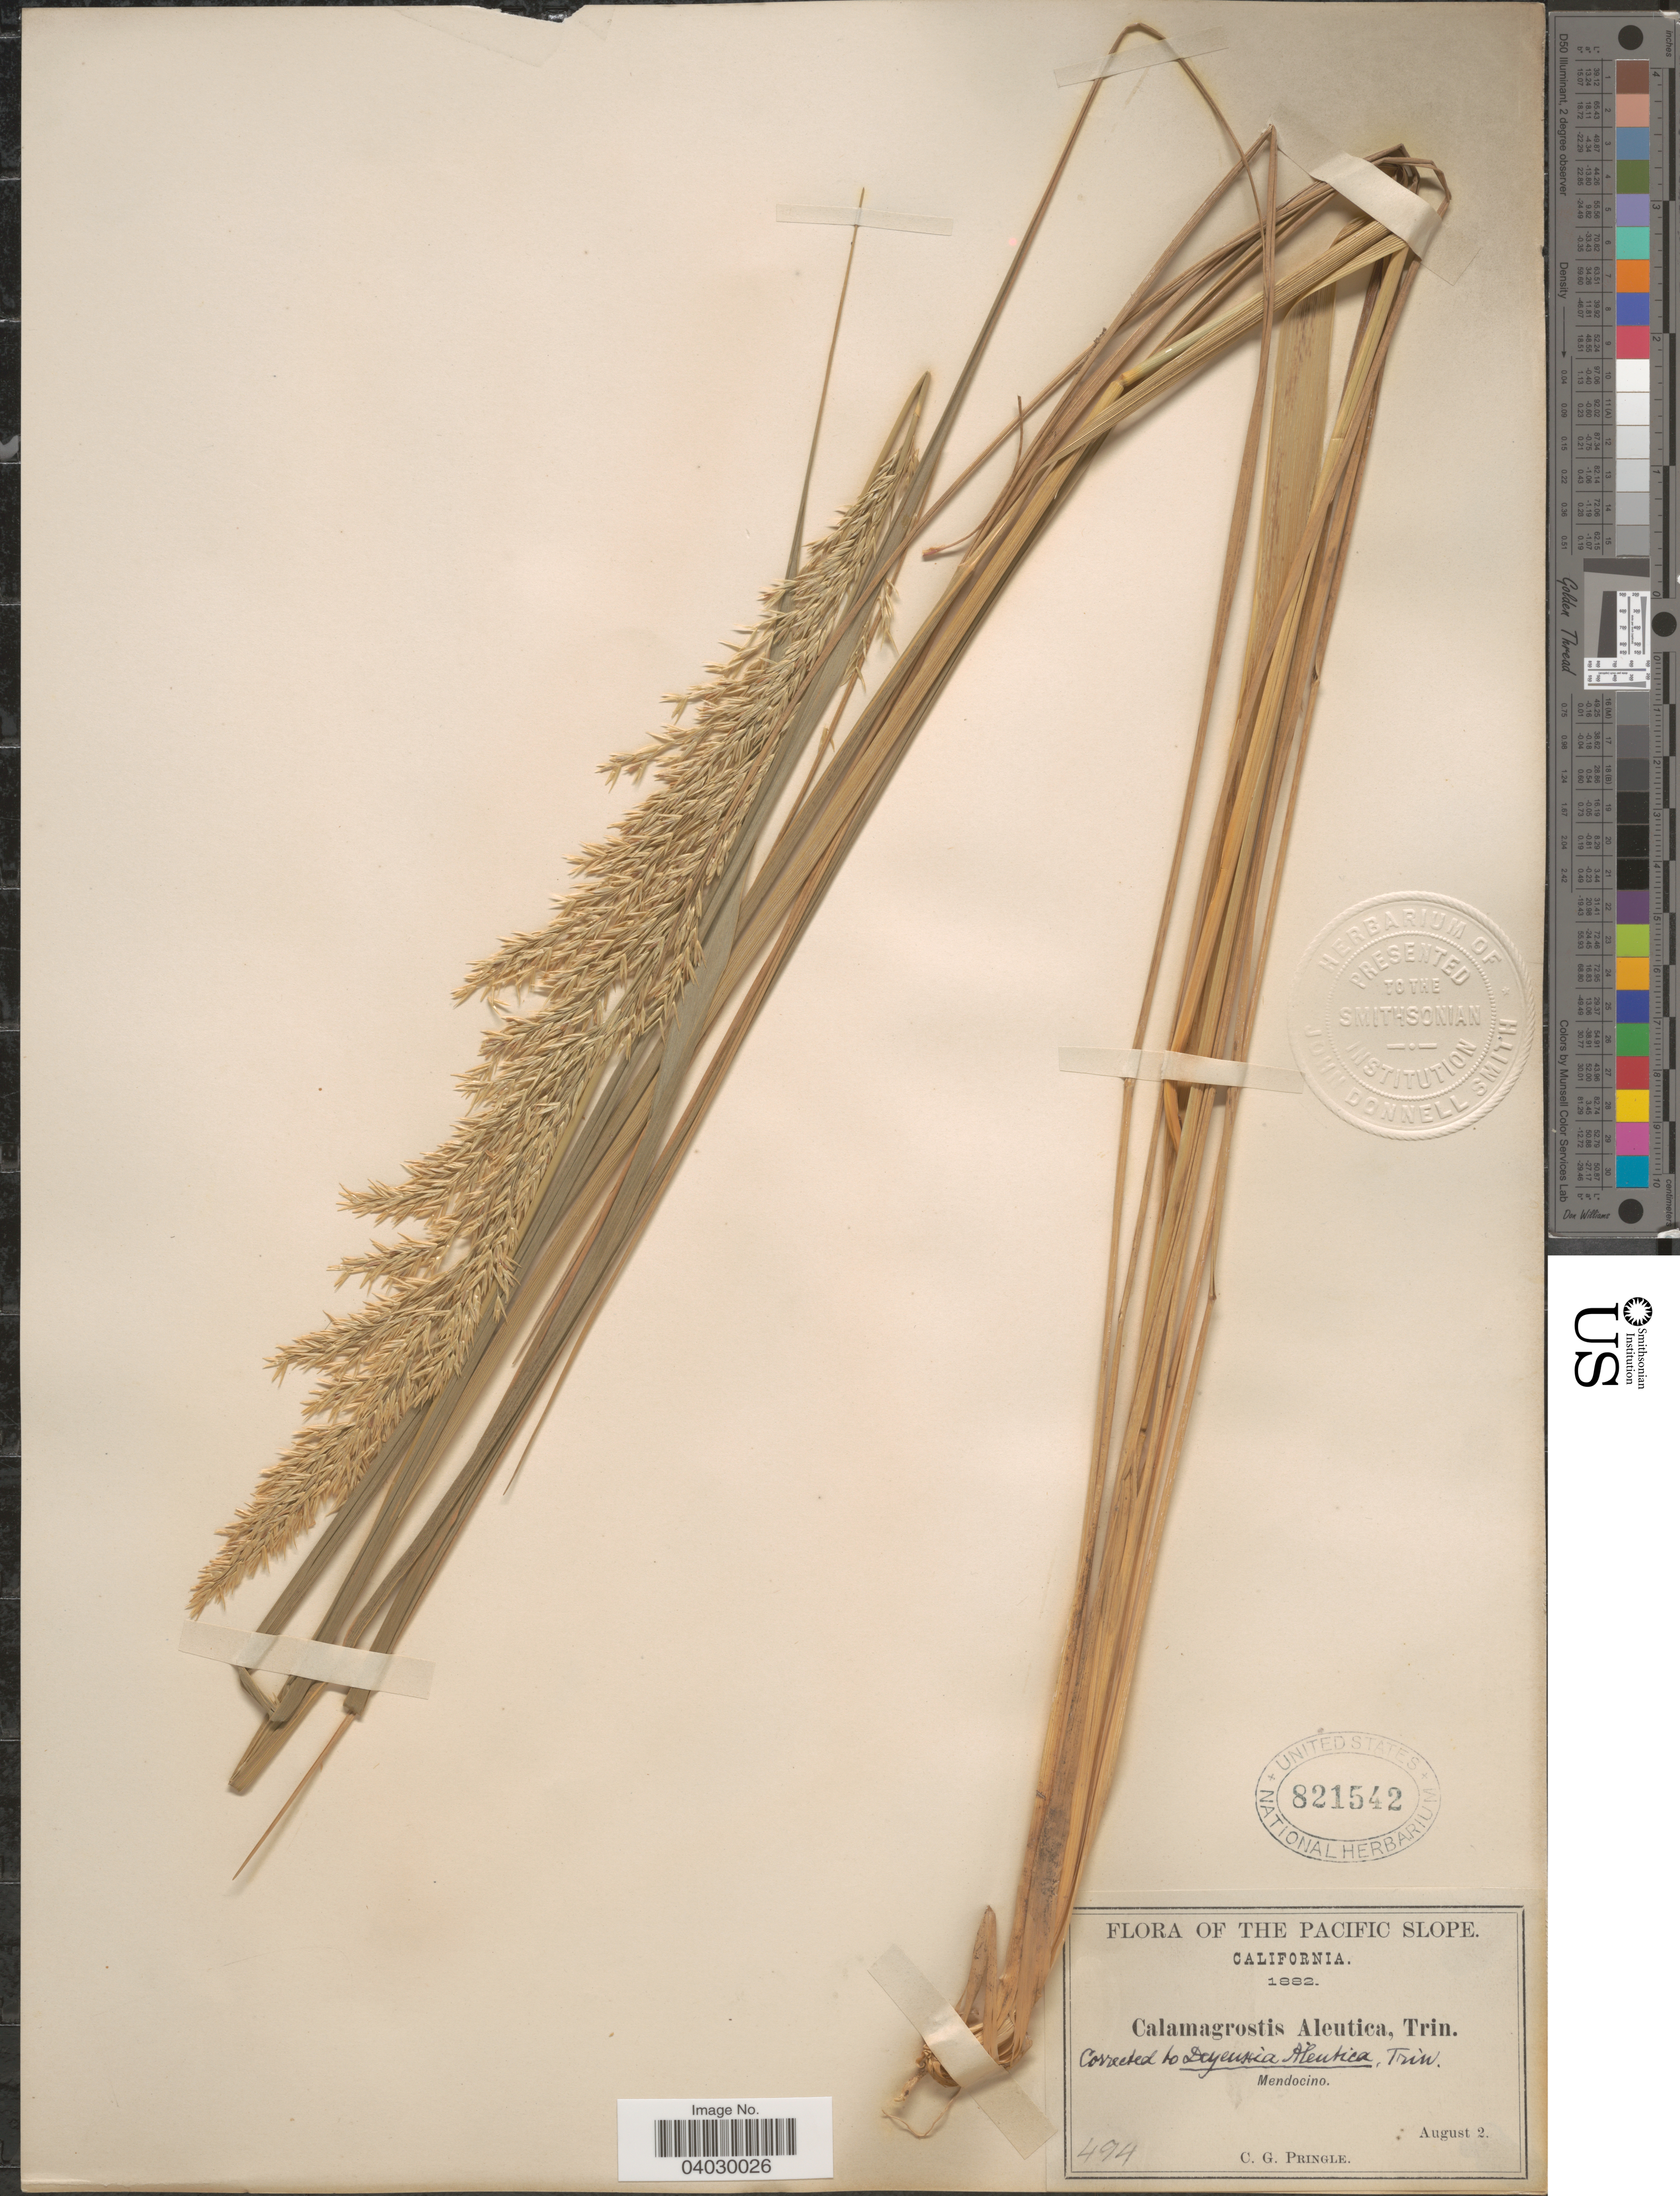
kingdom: Plantae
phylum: Tracheophyta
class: Liliopsida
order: Poales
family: Poaceae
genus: Calamagrostis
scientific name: Calamagrostis nutkaensis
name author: (J. Presl) Steud.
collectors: C. G. Pringle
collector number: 494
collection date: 1882-08-02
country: United States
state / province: California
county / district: Mendocino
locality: The Pacific Slope. Mendocino.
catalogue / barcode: US 821542